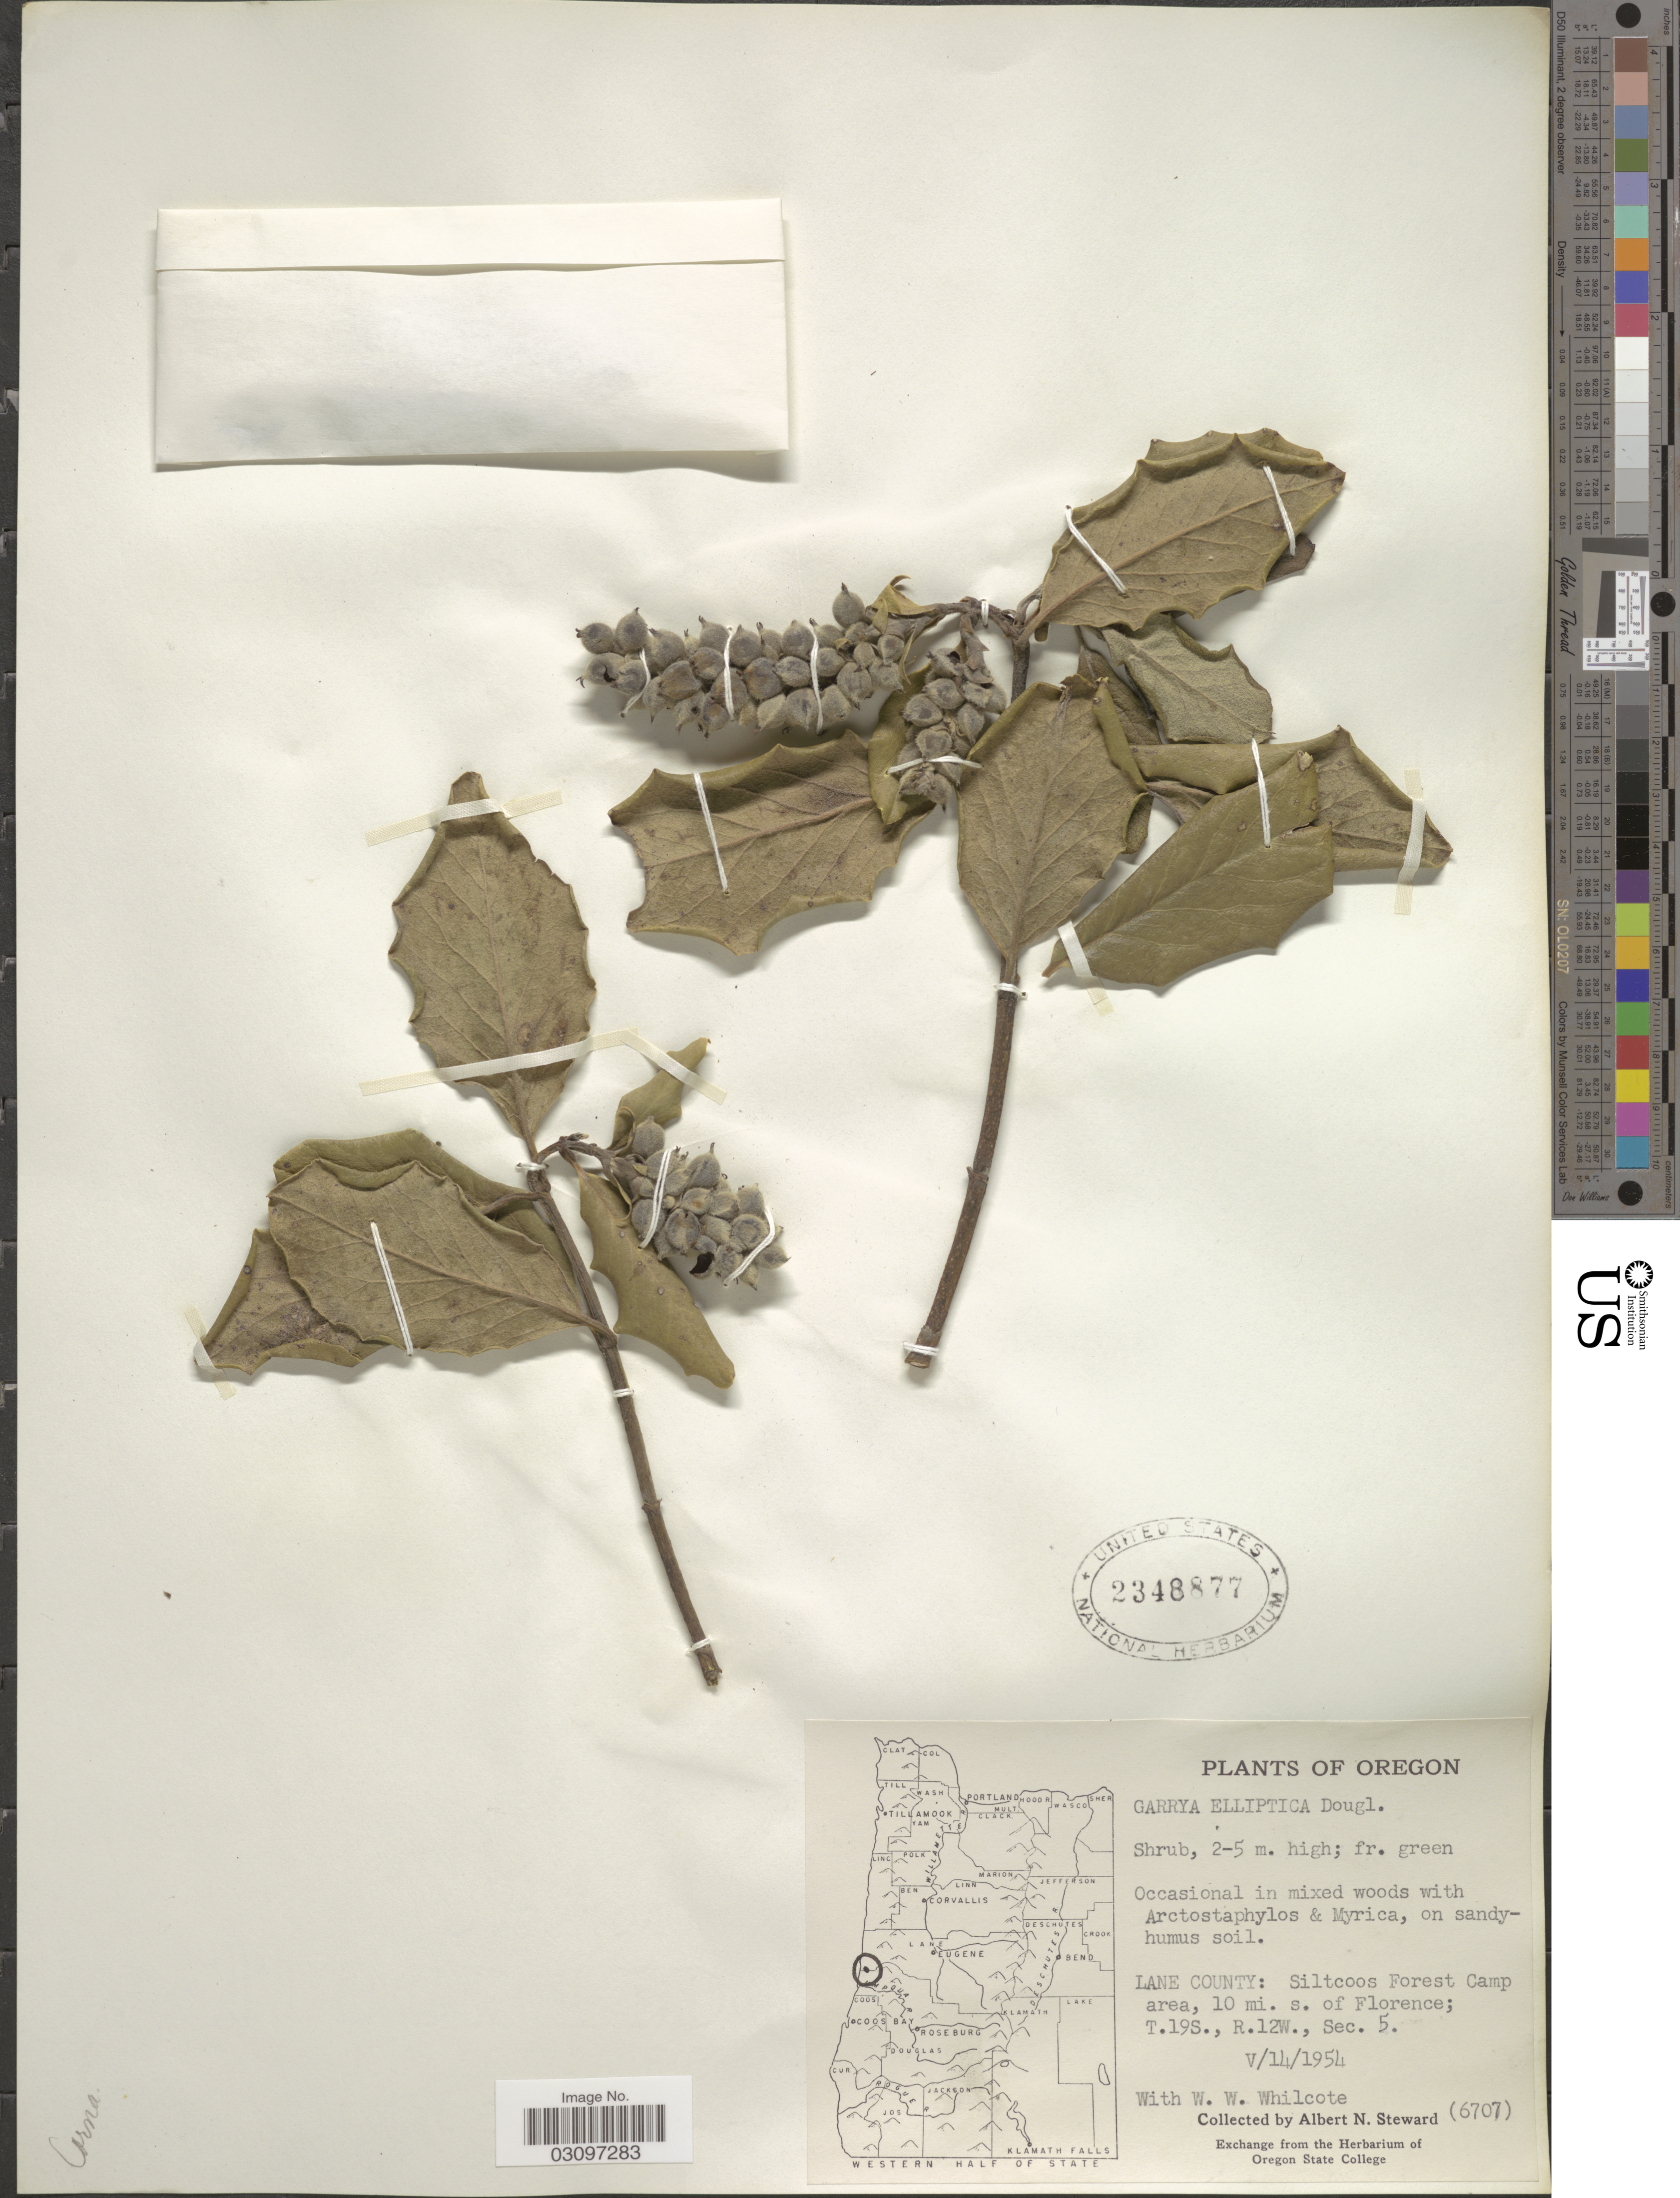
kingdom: Plantae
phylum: Tracheophyta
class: Magnoliopsida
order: Garryales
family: Garryaceae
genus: Garrya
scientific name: Garrya elliptica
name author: Douglas ex Lindl.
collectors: A. N. Steward & W. Whilcote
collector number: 6707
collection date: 1954-05-14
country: United States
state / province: Oregon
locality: Lane County: Siltcoos Forest Camp area, 10 mi. s. of Florence; T.19S., R.12W., Sec. 5.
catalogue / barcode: US 2348877